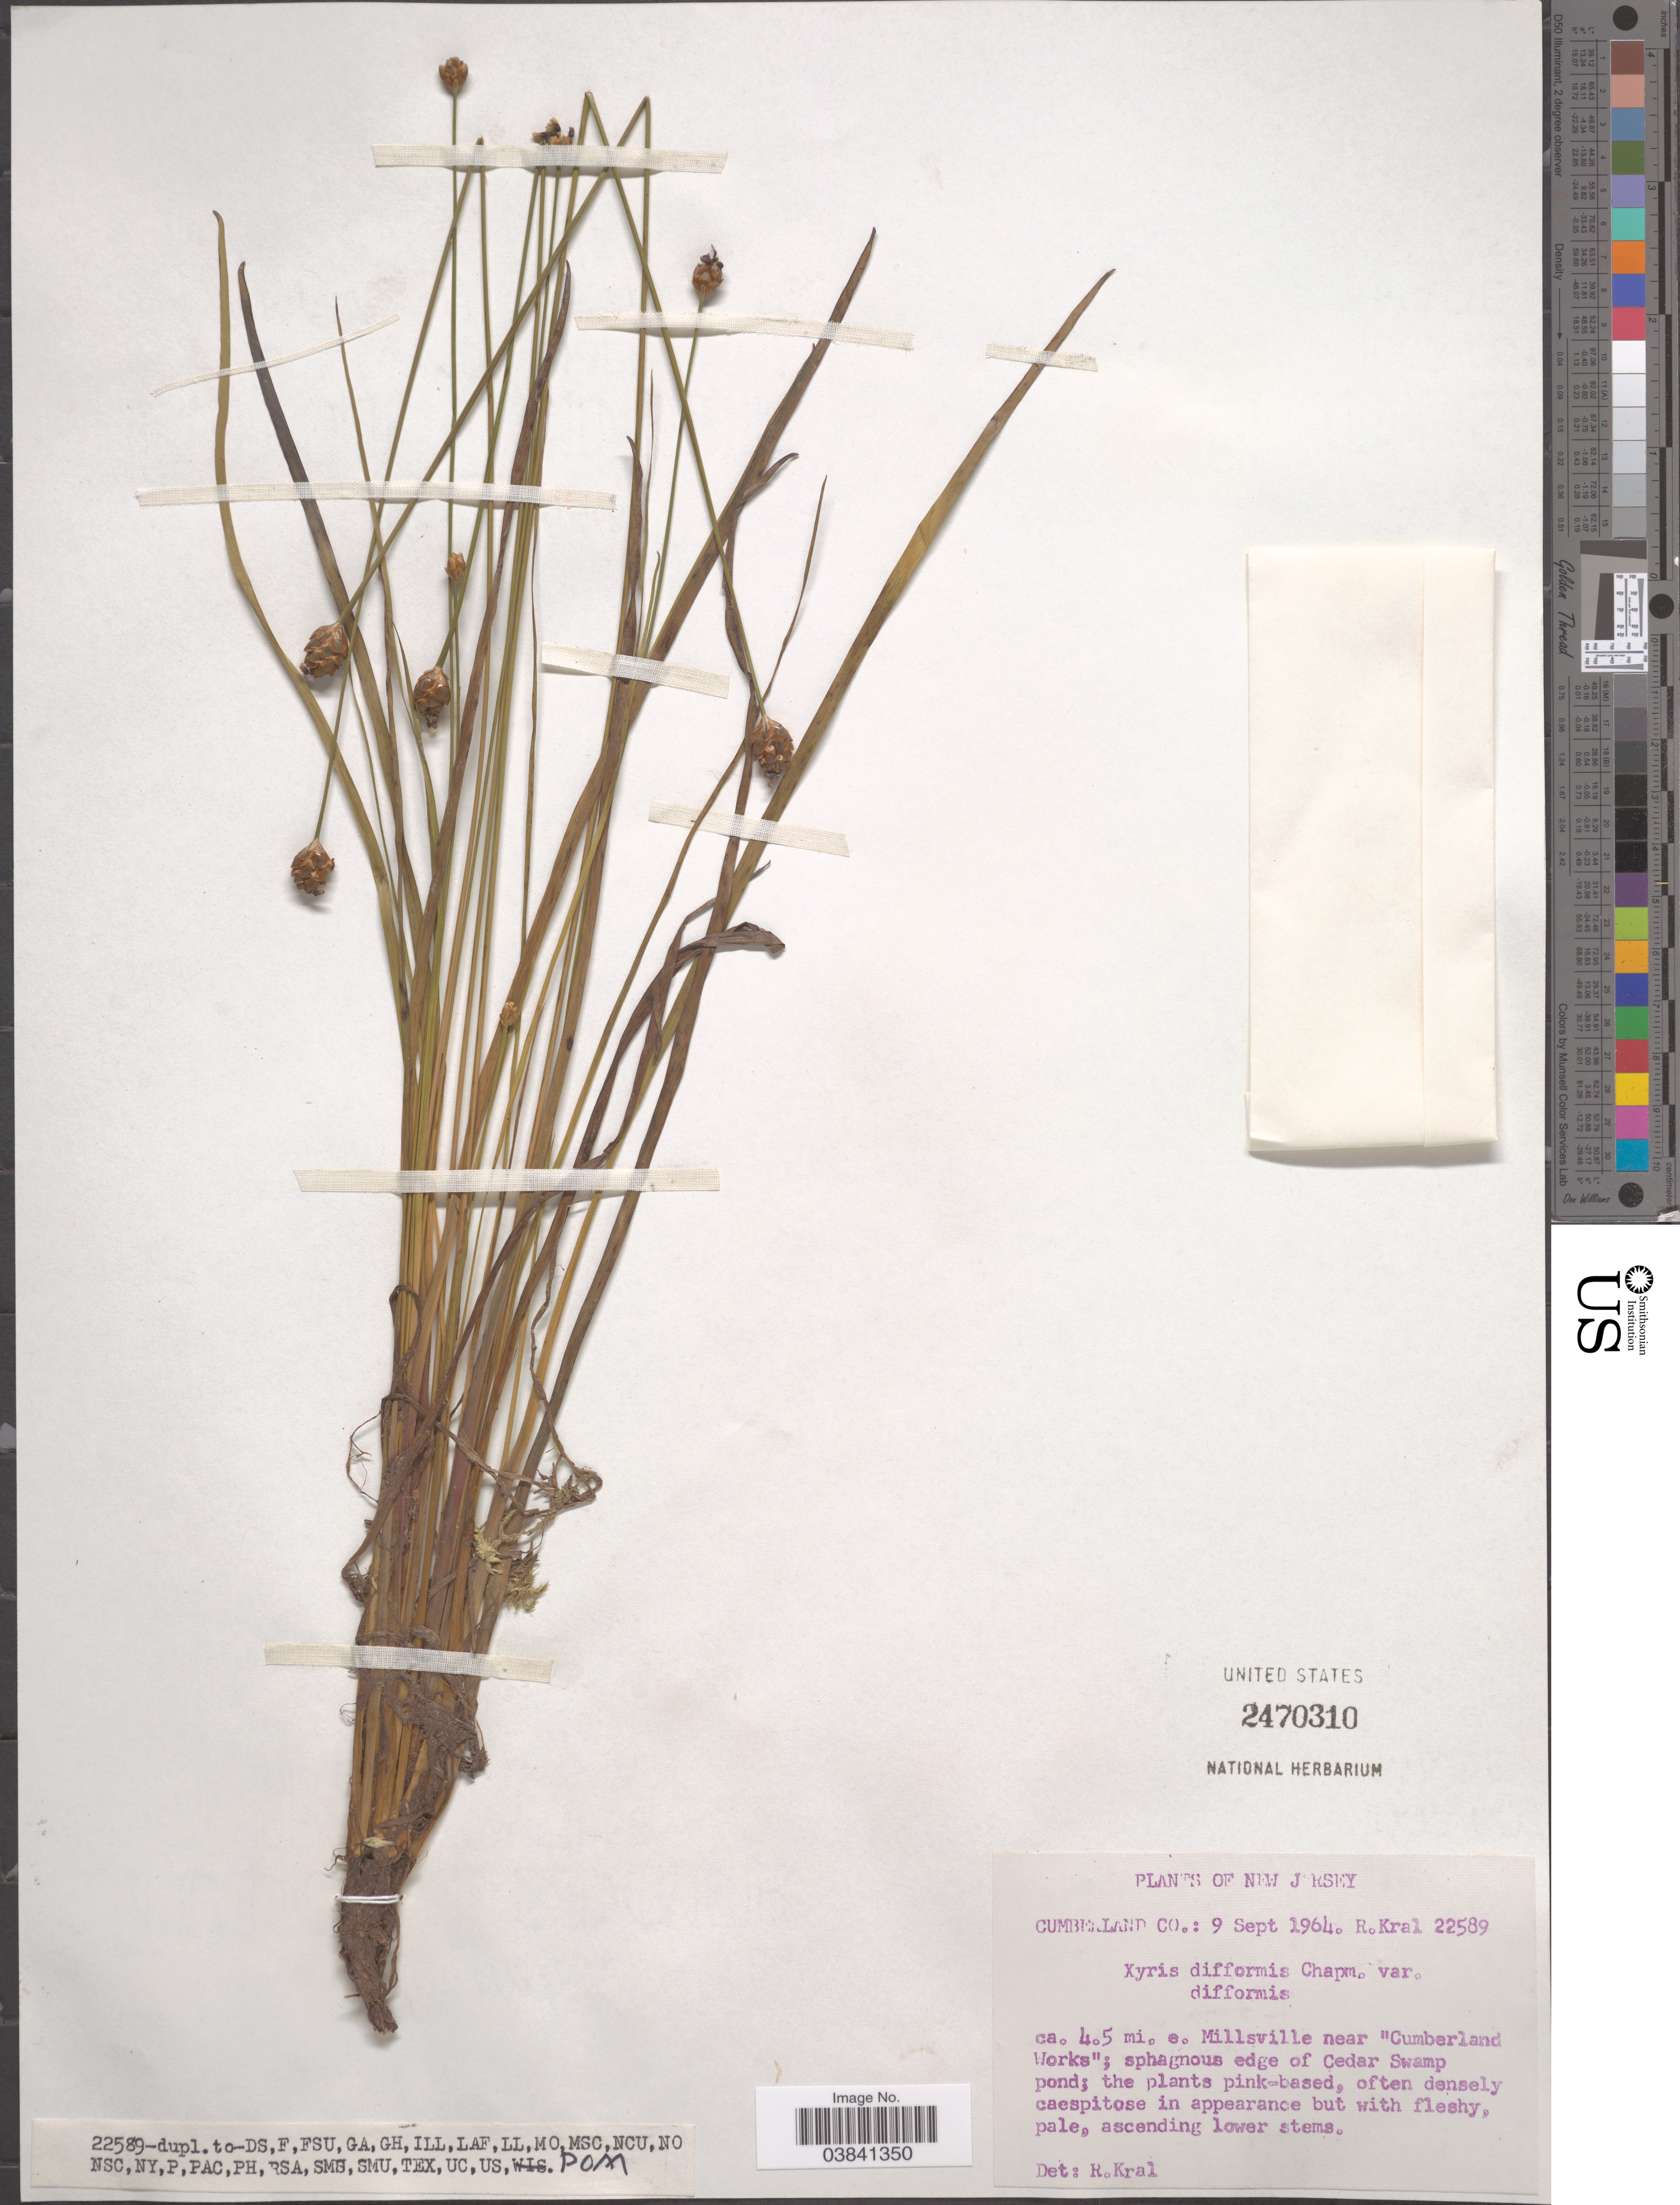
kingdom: Plantae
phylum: Tracheophyta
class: Liliopsida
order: Poales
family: Xyridaceae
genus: Xyris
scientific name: Xyris difformis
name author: Chapm.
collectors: R. Kral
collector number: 22589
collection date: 1964-09-09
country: United States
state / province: New Jersey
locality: Cumberland Co.: ca. 4.5 mi. e. Millsville near 'Cumberland Works'; edge of Cedar Swamp pond.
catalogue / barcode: US 2470310